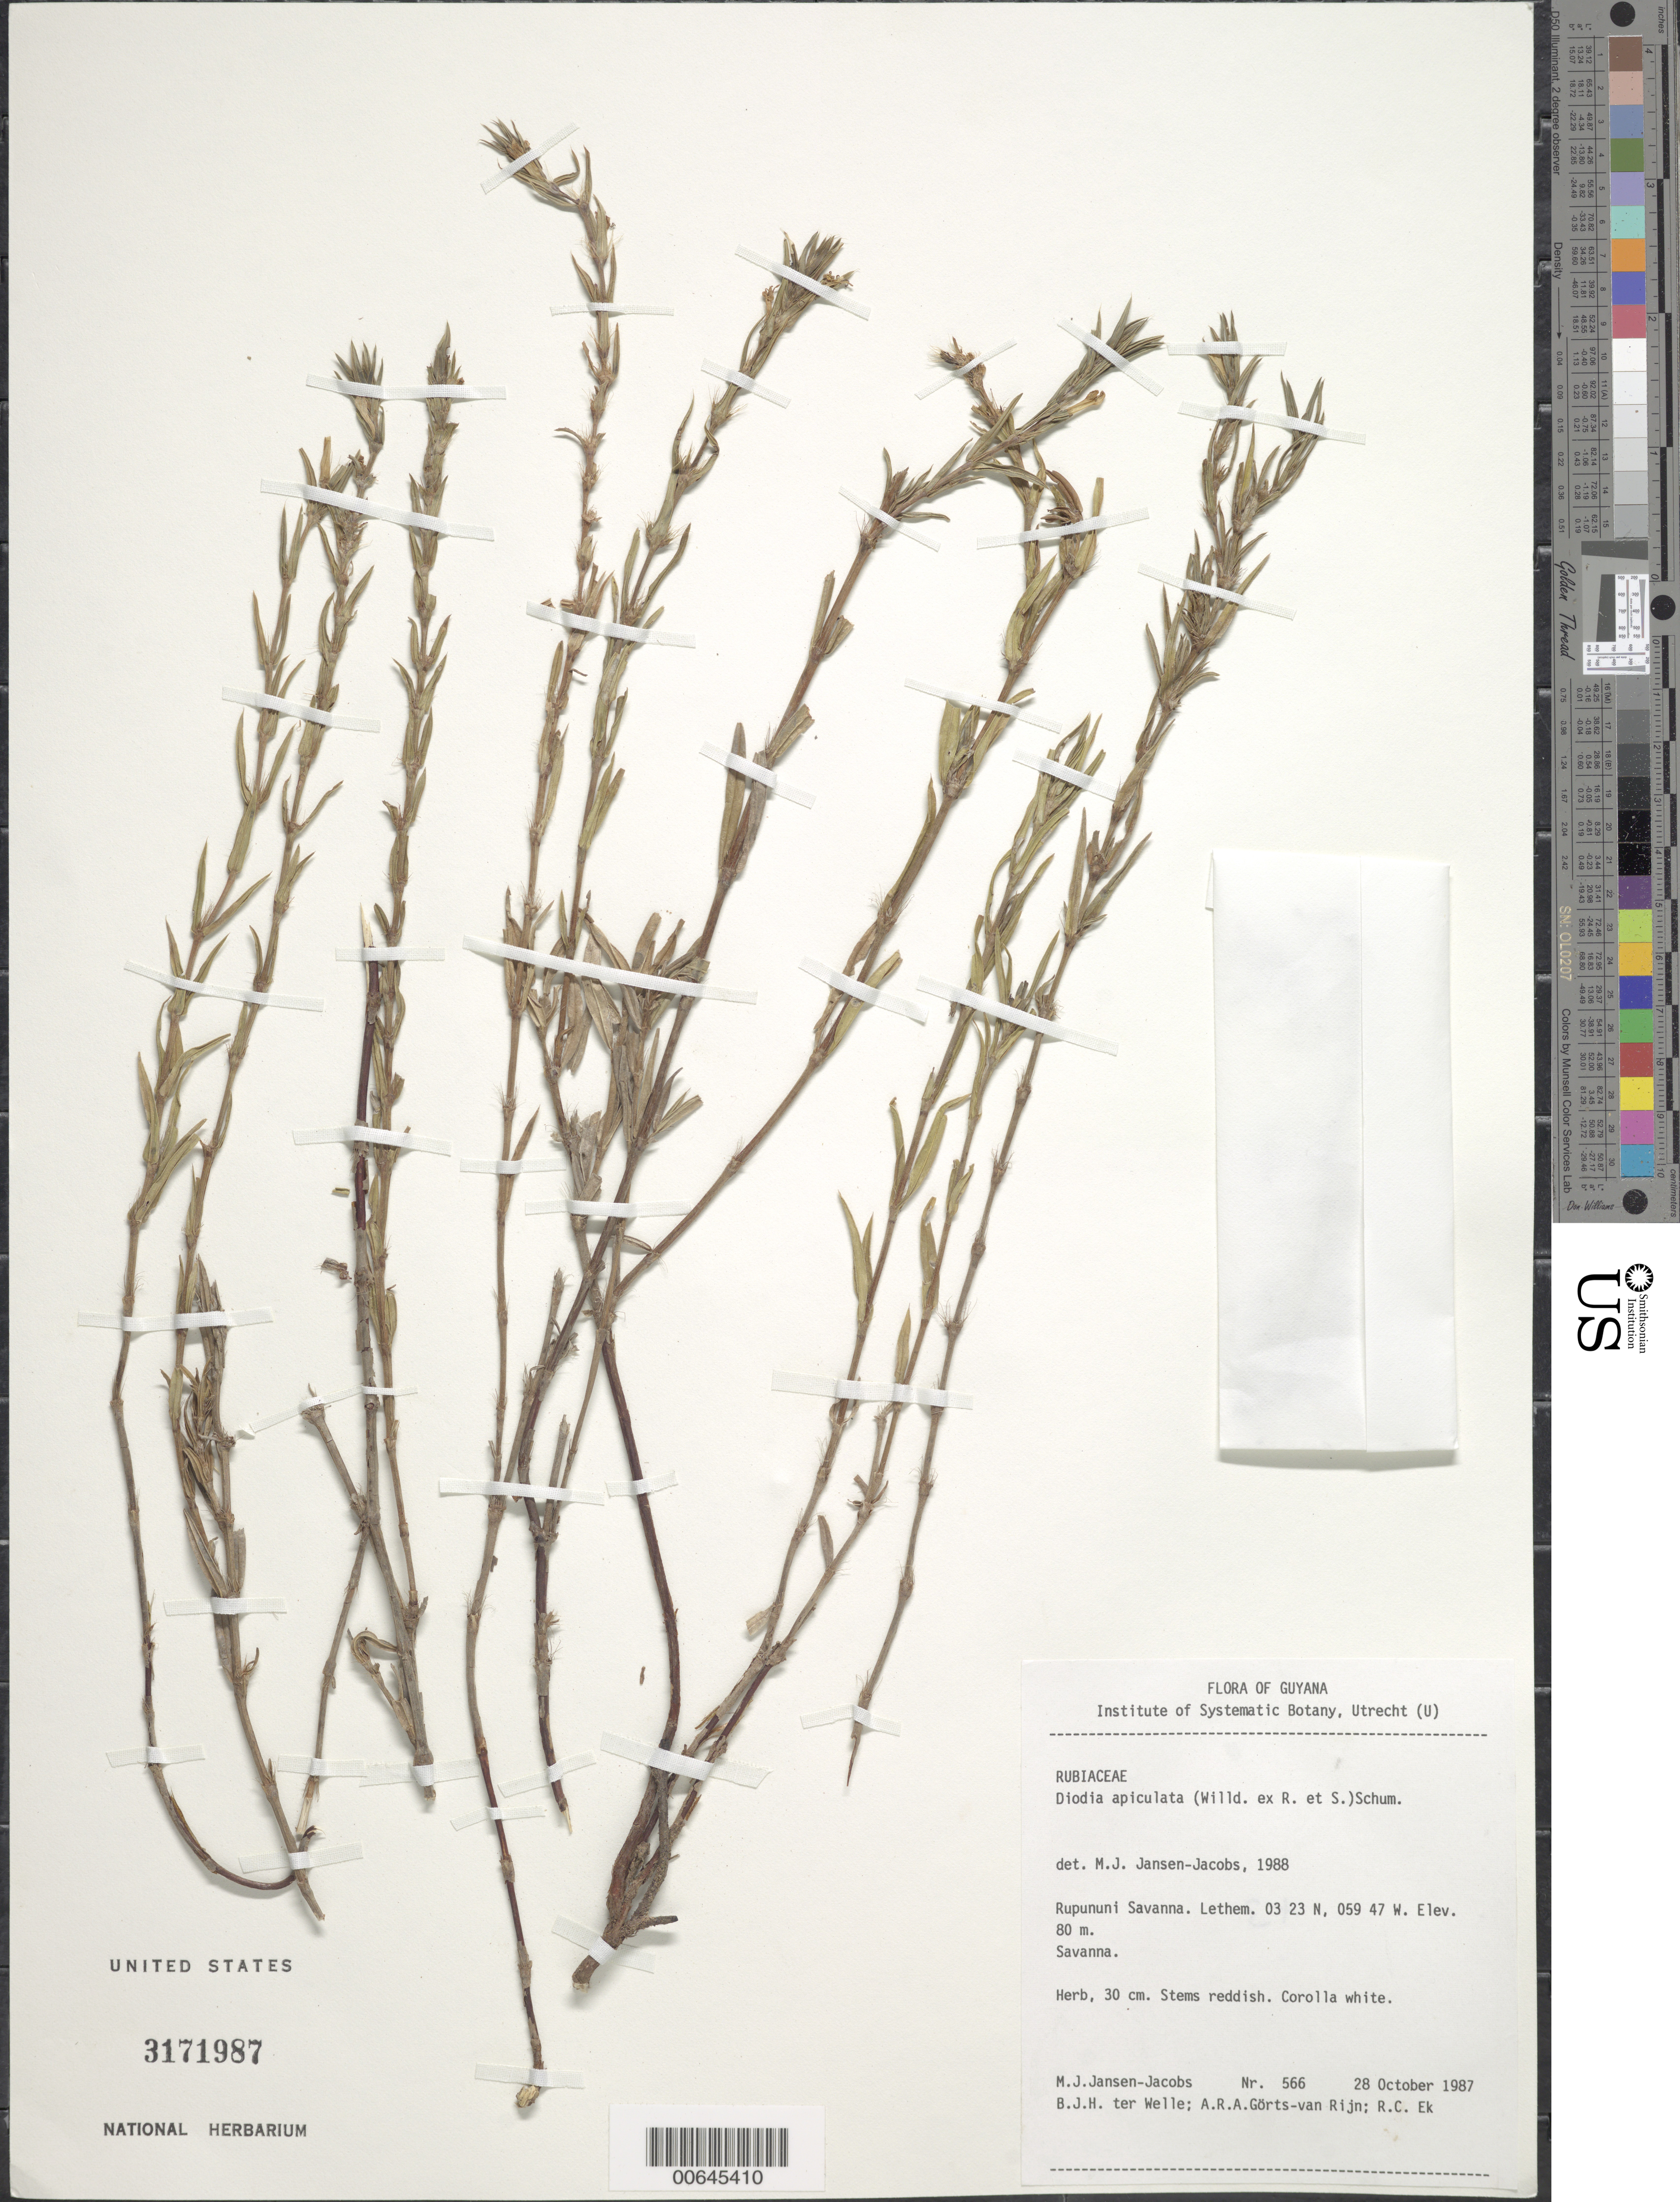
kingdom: Plantae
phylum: Tracheophyta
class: Magnoliopsida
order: Gentianales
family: Rubiaceae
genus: Diodia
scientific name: Diodia apiculata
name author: (Willd. ex Roem. & Schult.) K. Schum.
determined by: Jansen-Jacobs, M. J., (U), Nationaal Herbarium Nederland, Utrecht University branch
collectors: M. J. Jansen-Jacobs, B. Welle, A. .R. A. Görts-van Rijn & R. C. Ek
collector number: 566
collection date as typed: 28-Oct-87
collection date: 1987-10-28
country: Guyana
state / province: U. Takutu-U. Essequibo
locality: Lethem, Rupununi Dist.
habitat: Savanna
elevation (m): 80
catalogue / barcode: US 3171987